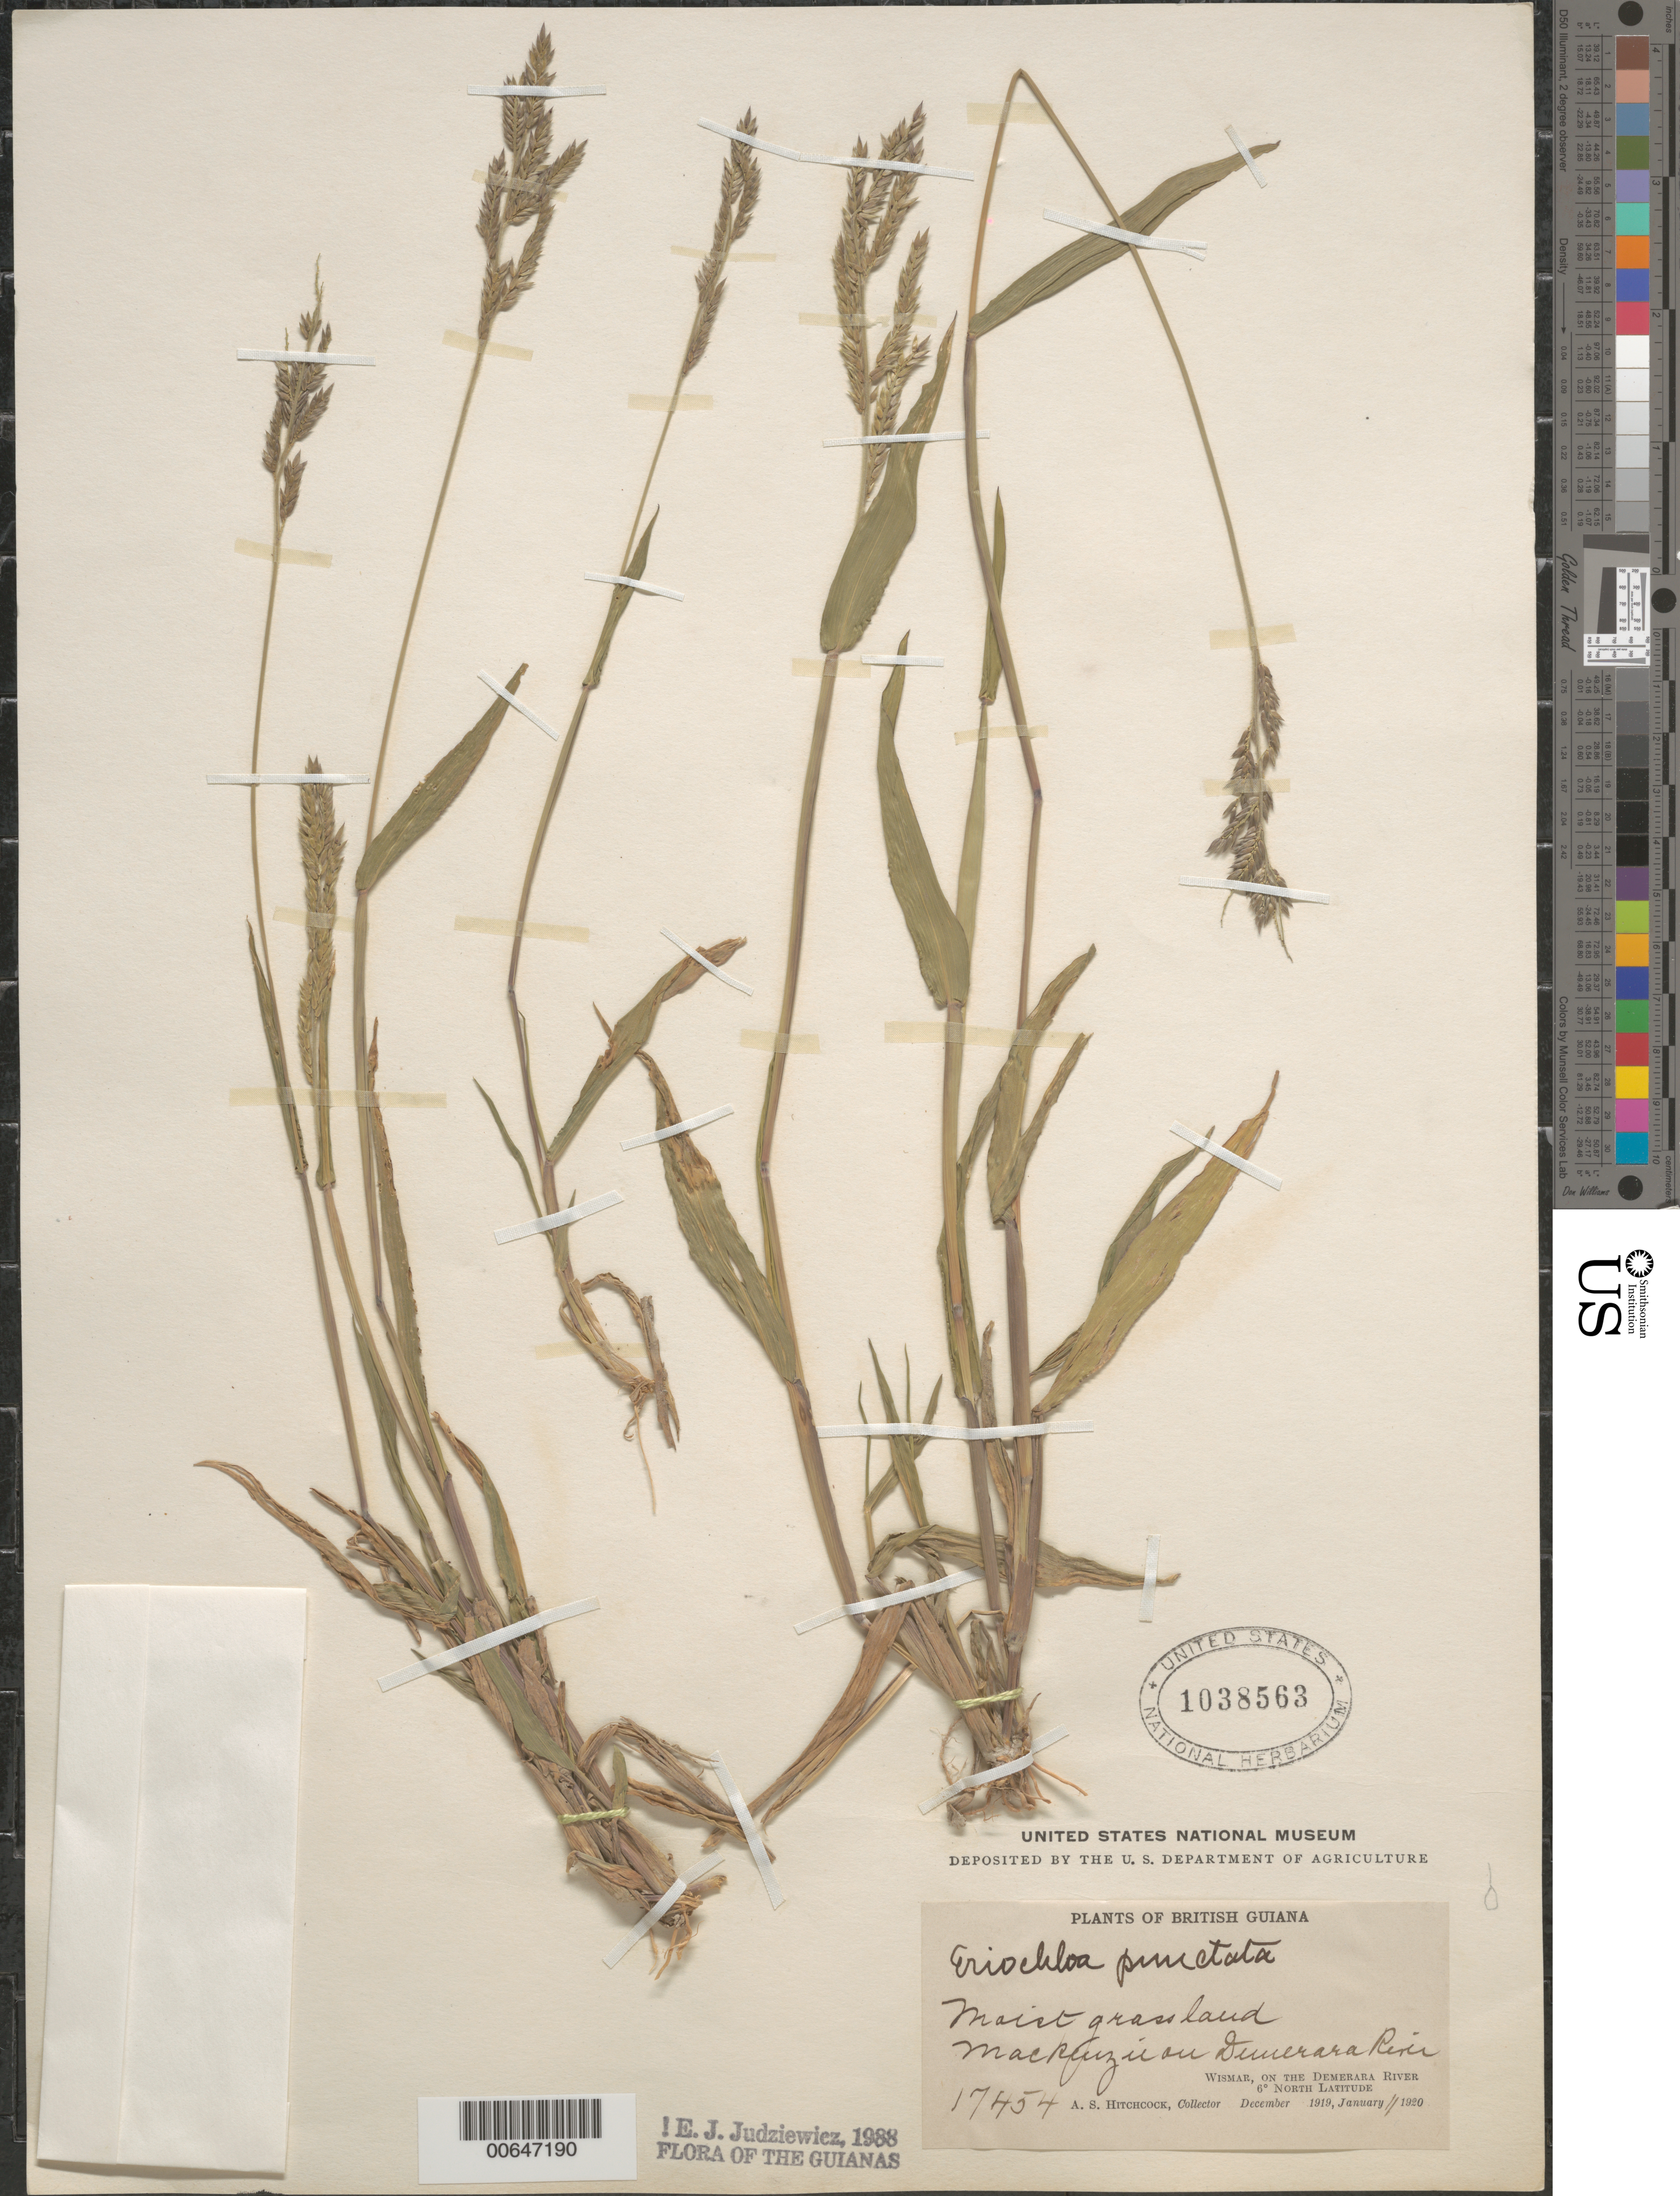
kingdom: Plantae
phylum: Tracheophyta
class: Liliopsida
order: Poales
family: Poaceae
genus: Eriochloa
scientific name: Eriochloa punctata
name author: (L.) Desv. ex Ham.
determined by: Judziewicz, E. J.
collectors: J. Hoock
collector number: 17454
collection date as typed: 11-Jan-20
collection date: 1920-01-11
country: Guyana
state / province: U. Demerara-Berbice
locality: Wismar, on the Demerara River, Mackenzie on the River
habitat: Moist grassland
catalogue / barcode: US 1038563